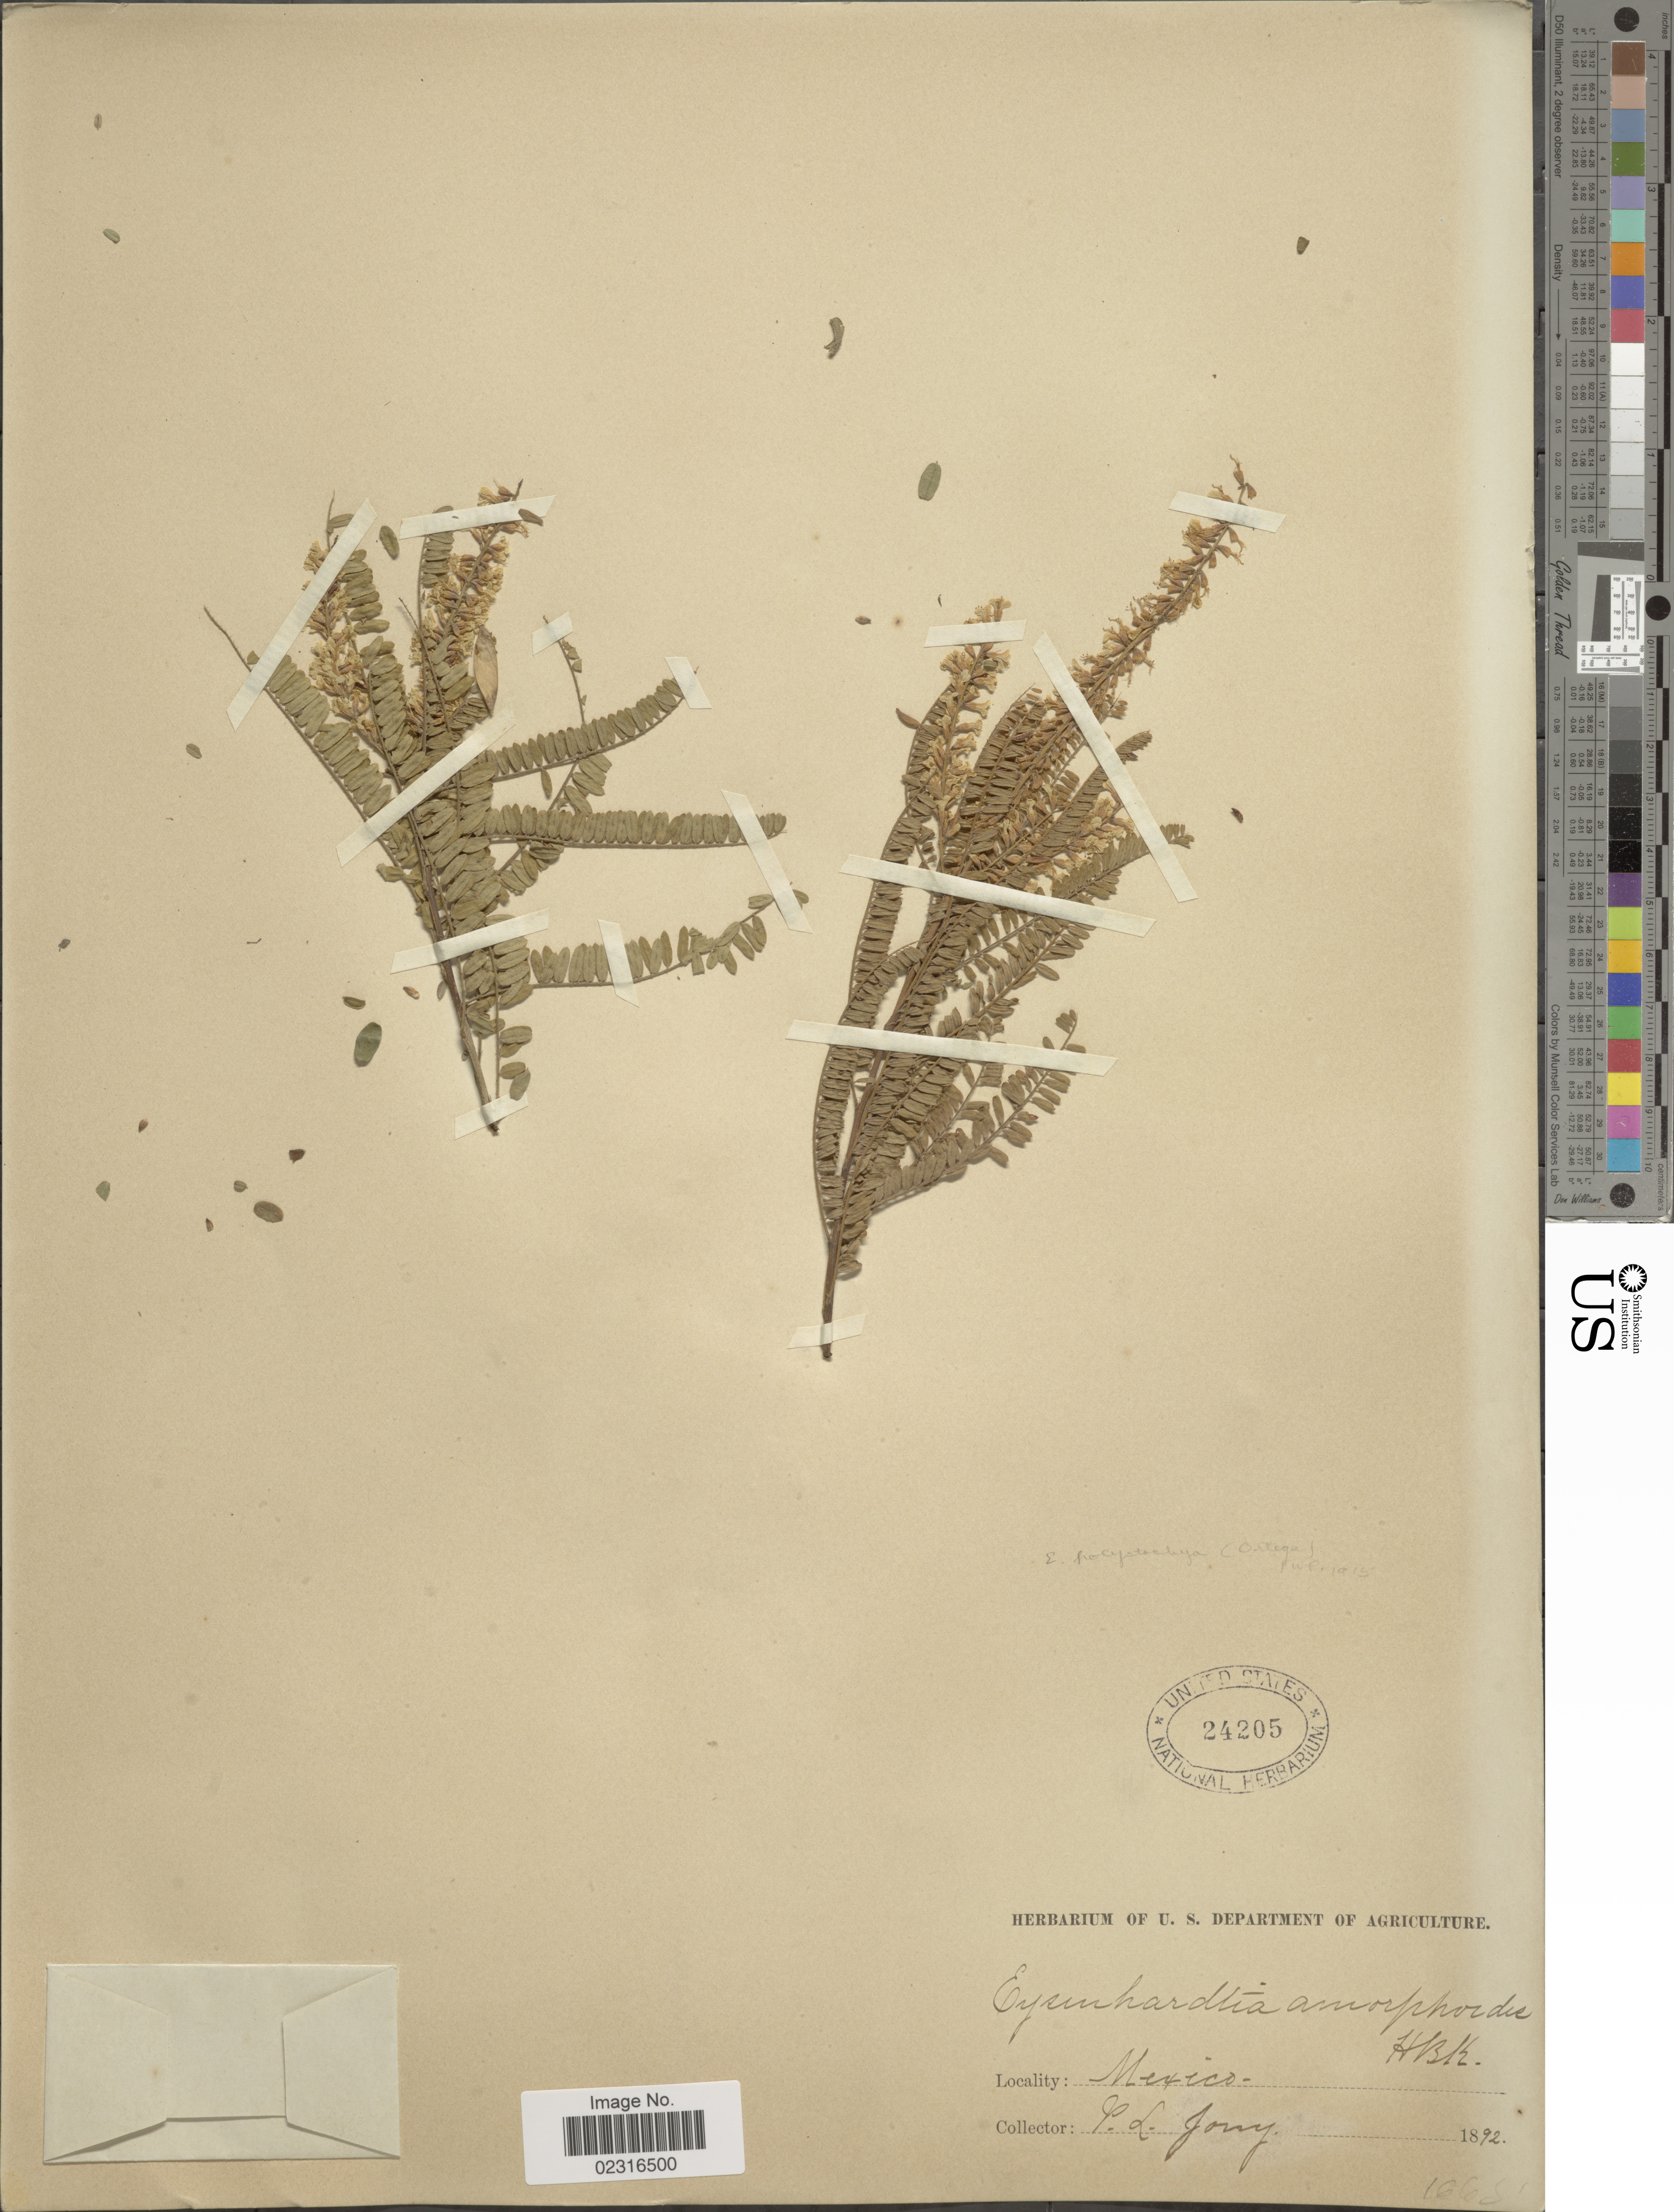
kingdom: Plantae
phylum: Tracheophyta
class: Magnoliopsida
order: Fabales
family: Fabaceae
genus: Eysenhardtia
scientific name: Eysenhardtia polystachya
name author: (Ortega) Sarg.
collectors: P. Jony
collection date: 1892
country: Mexico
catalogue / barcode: US 24205